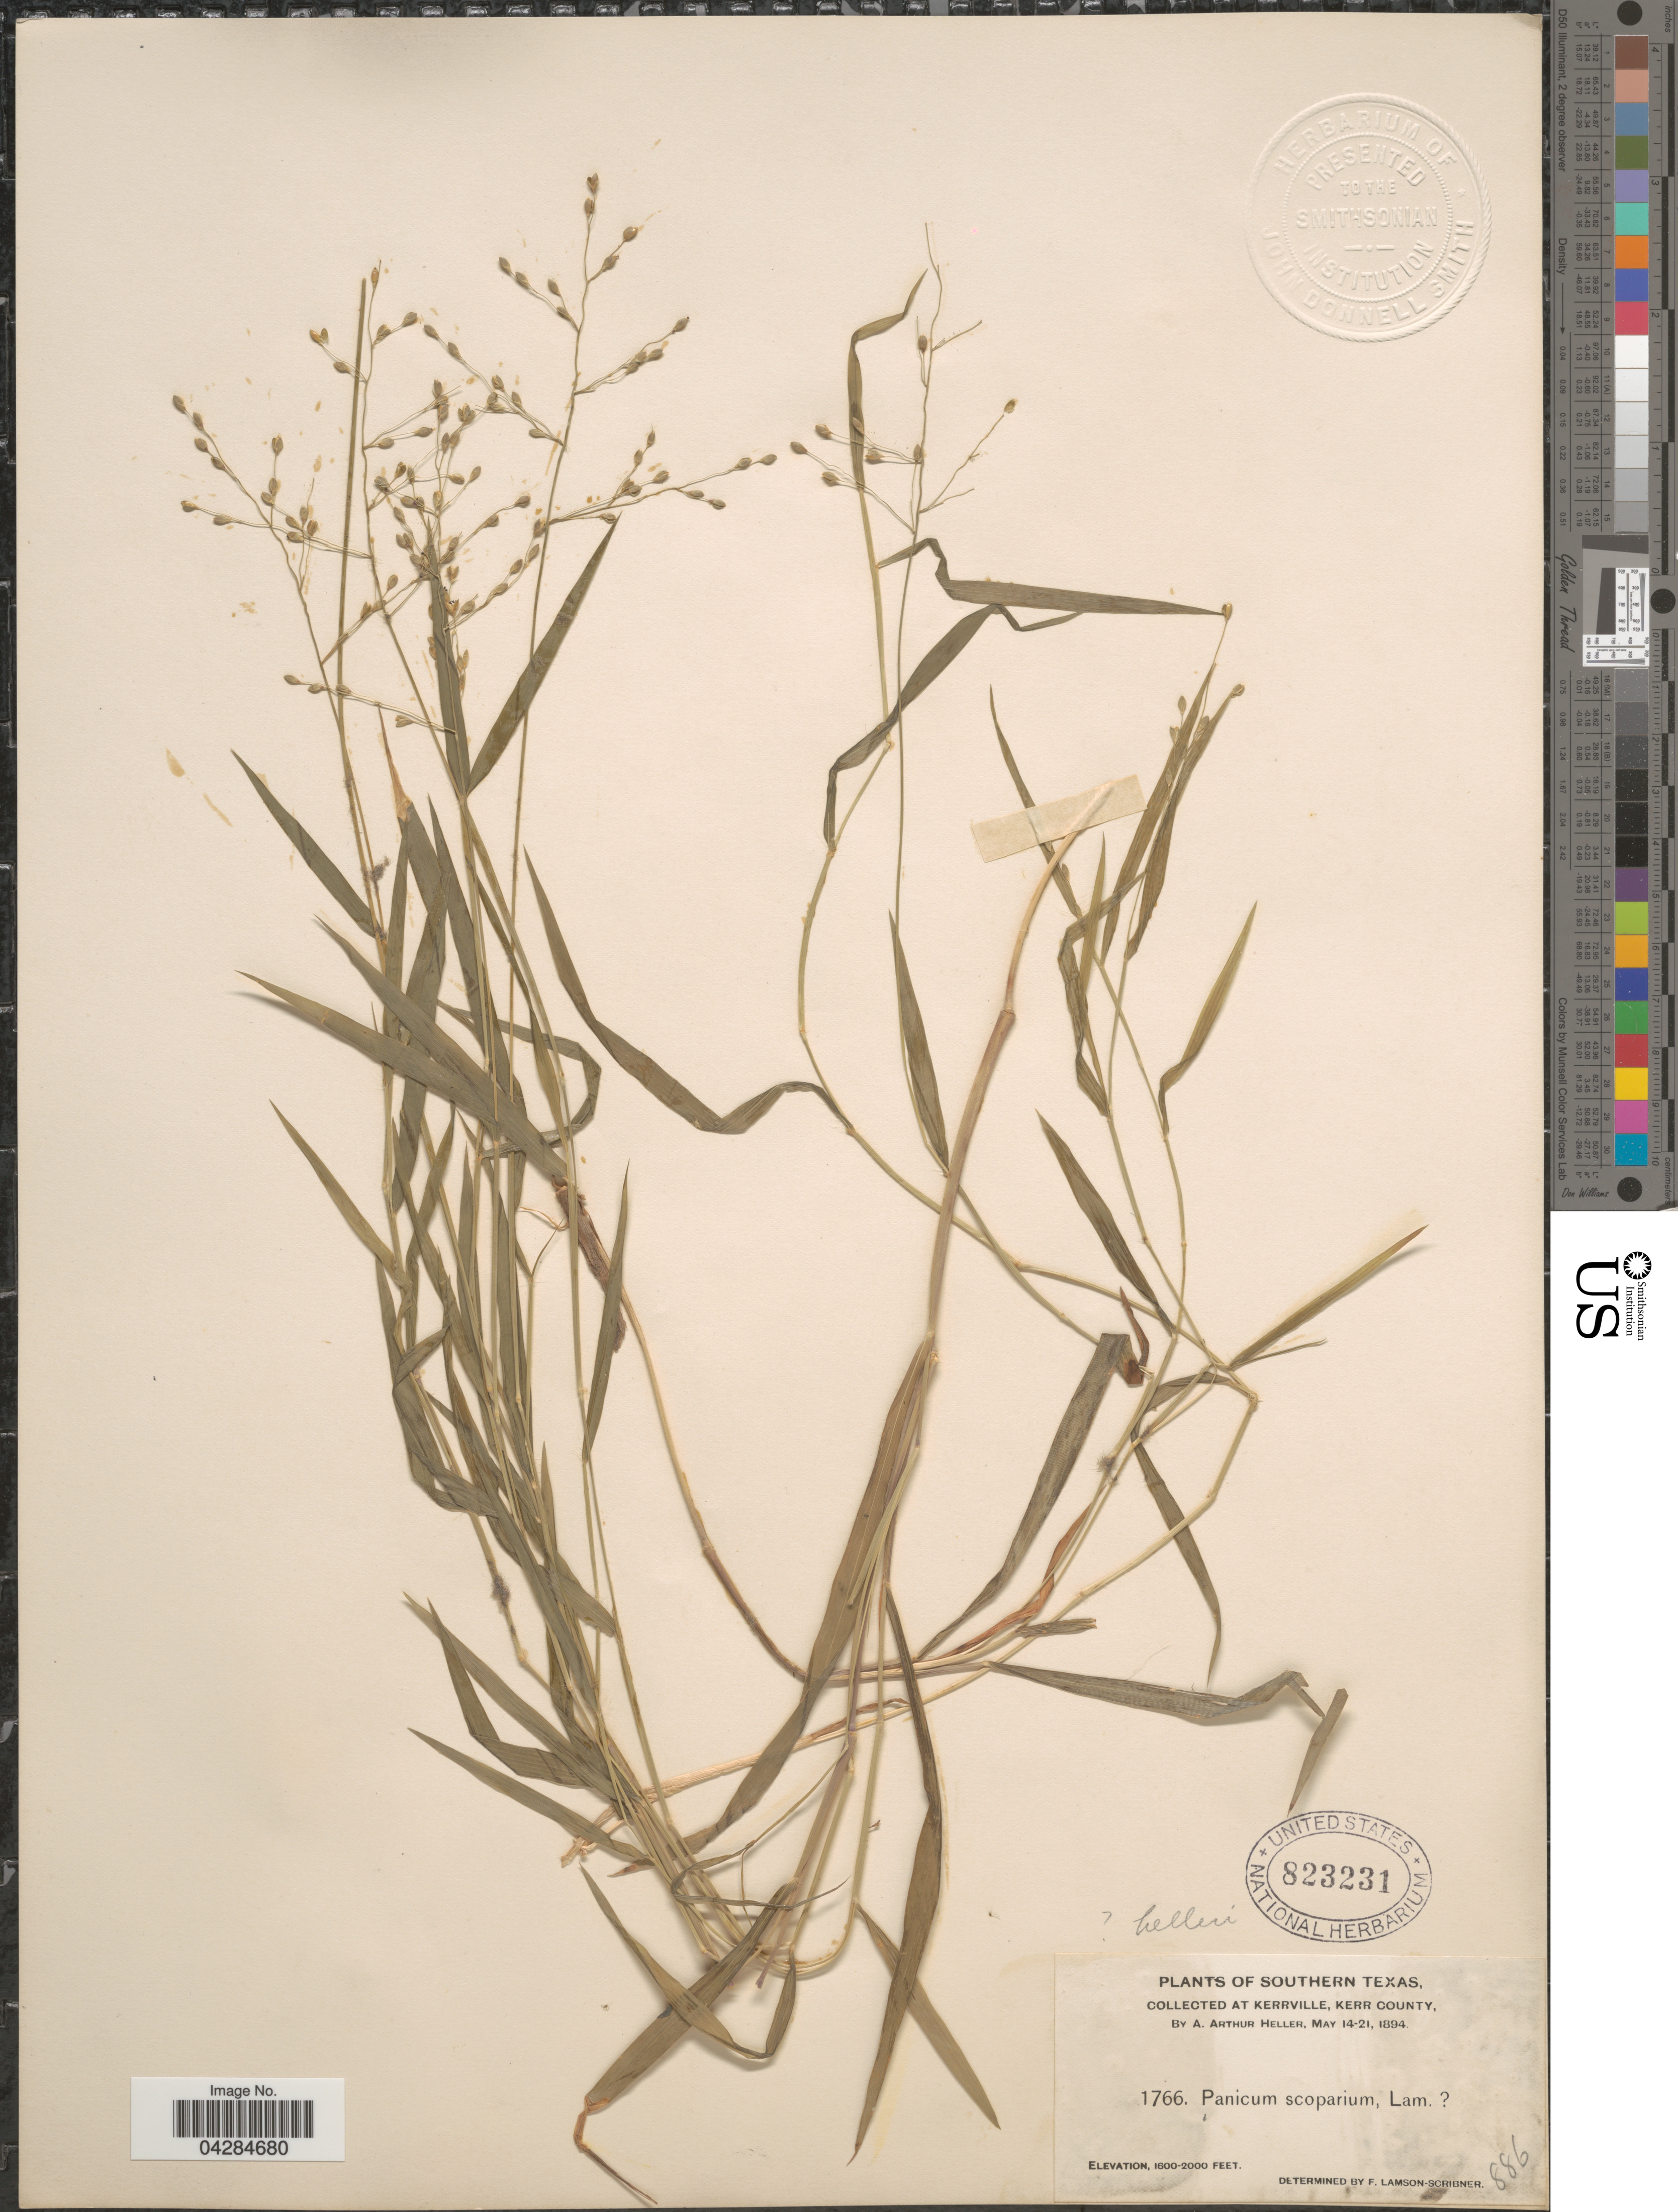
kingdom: Plantae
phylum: Tracheophyta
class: Liliopsida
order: Poales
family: Poaceae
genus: Dichanthelium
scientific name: Dichanthelium pedicellatum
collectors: A. A. Heller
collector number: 1766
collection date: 1894-05-14/1894-05-21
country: United States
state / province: Texas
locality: Southern Texas. At Kerrville, Kerr County.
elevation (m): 488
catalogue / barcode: US 823231